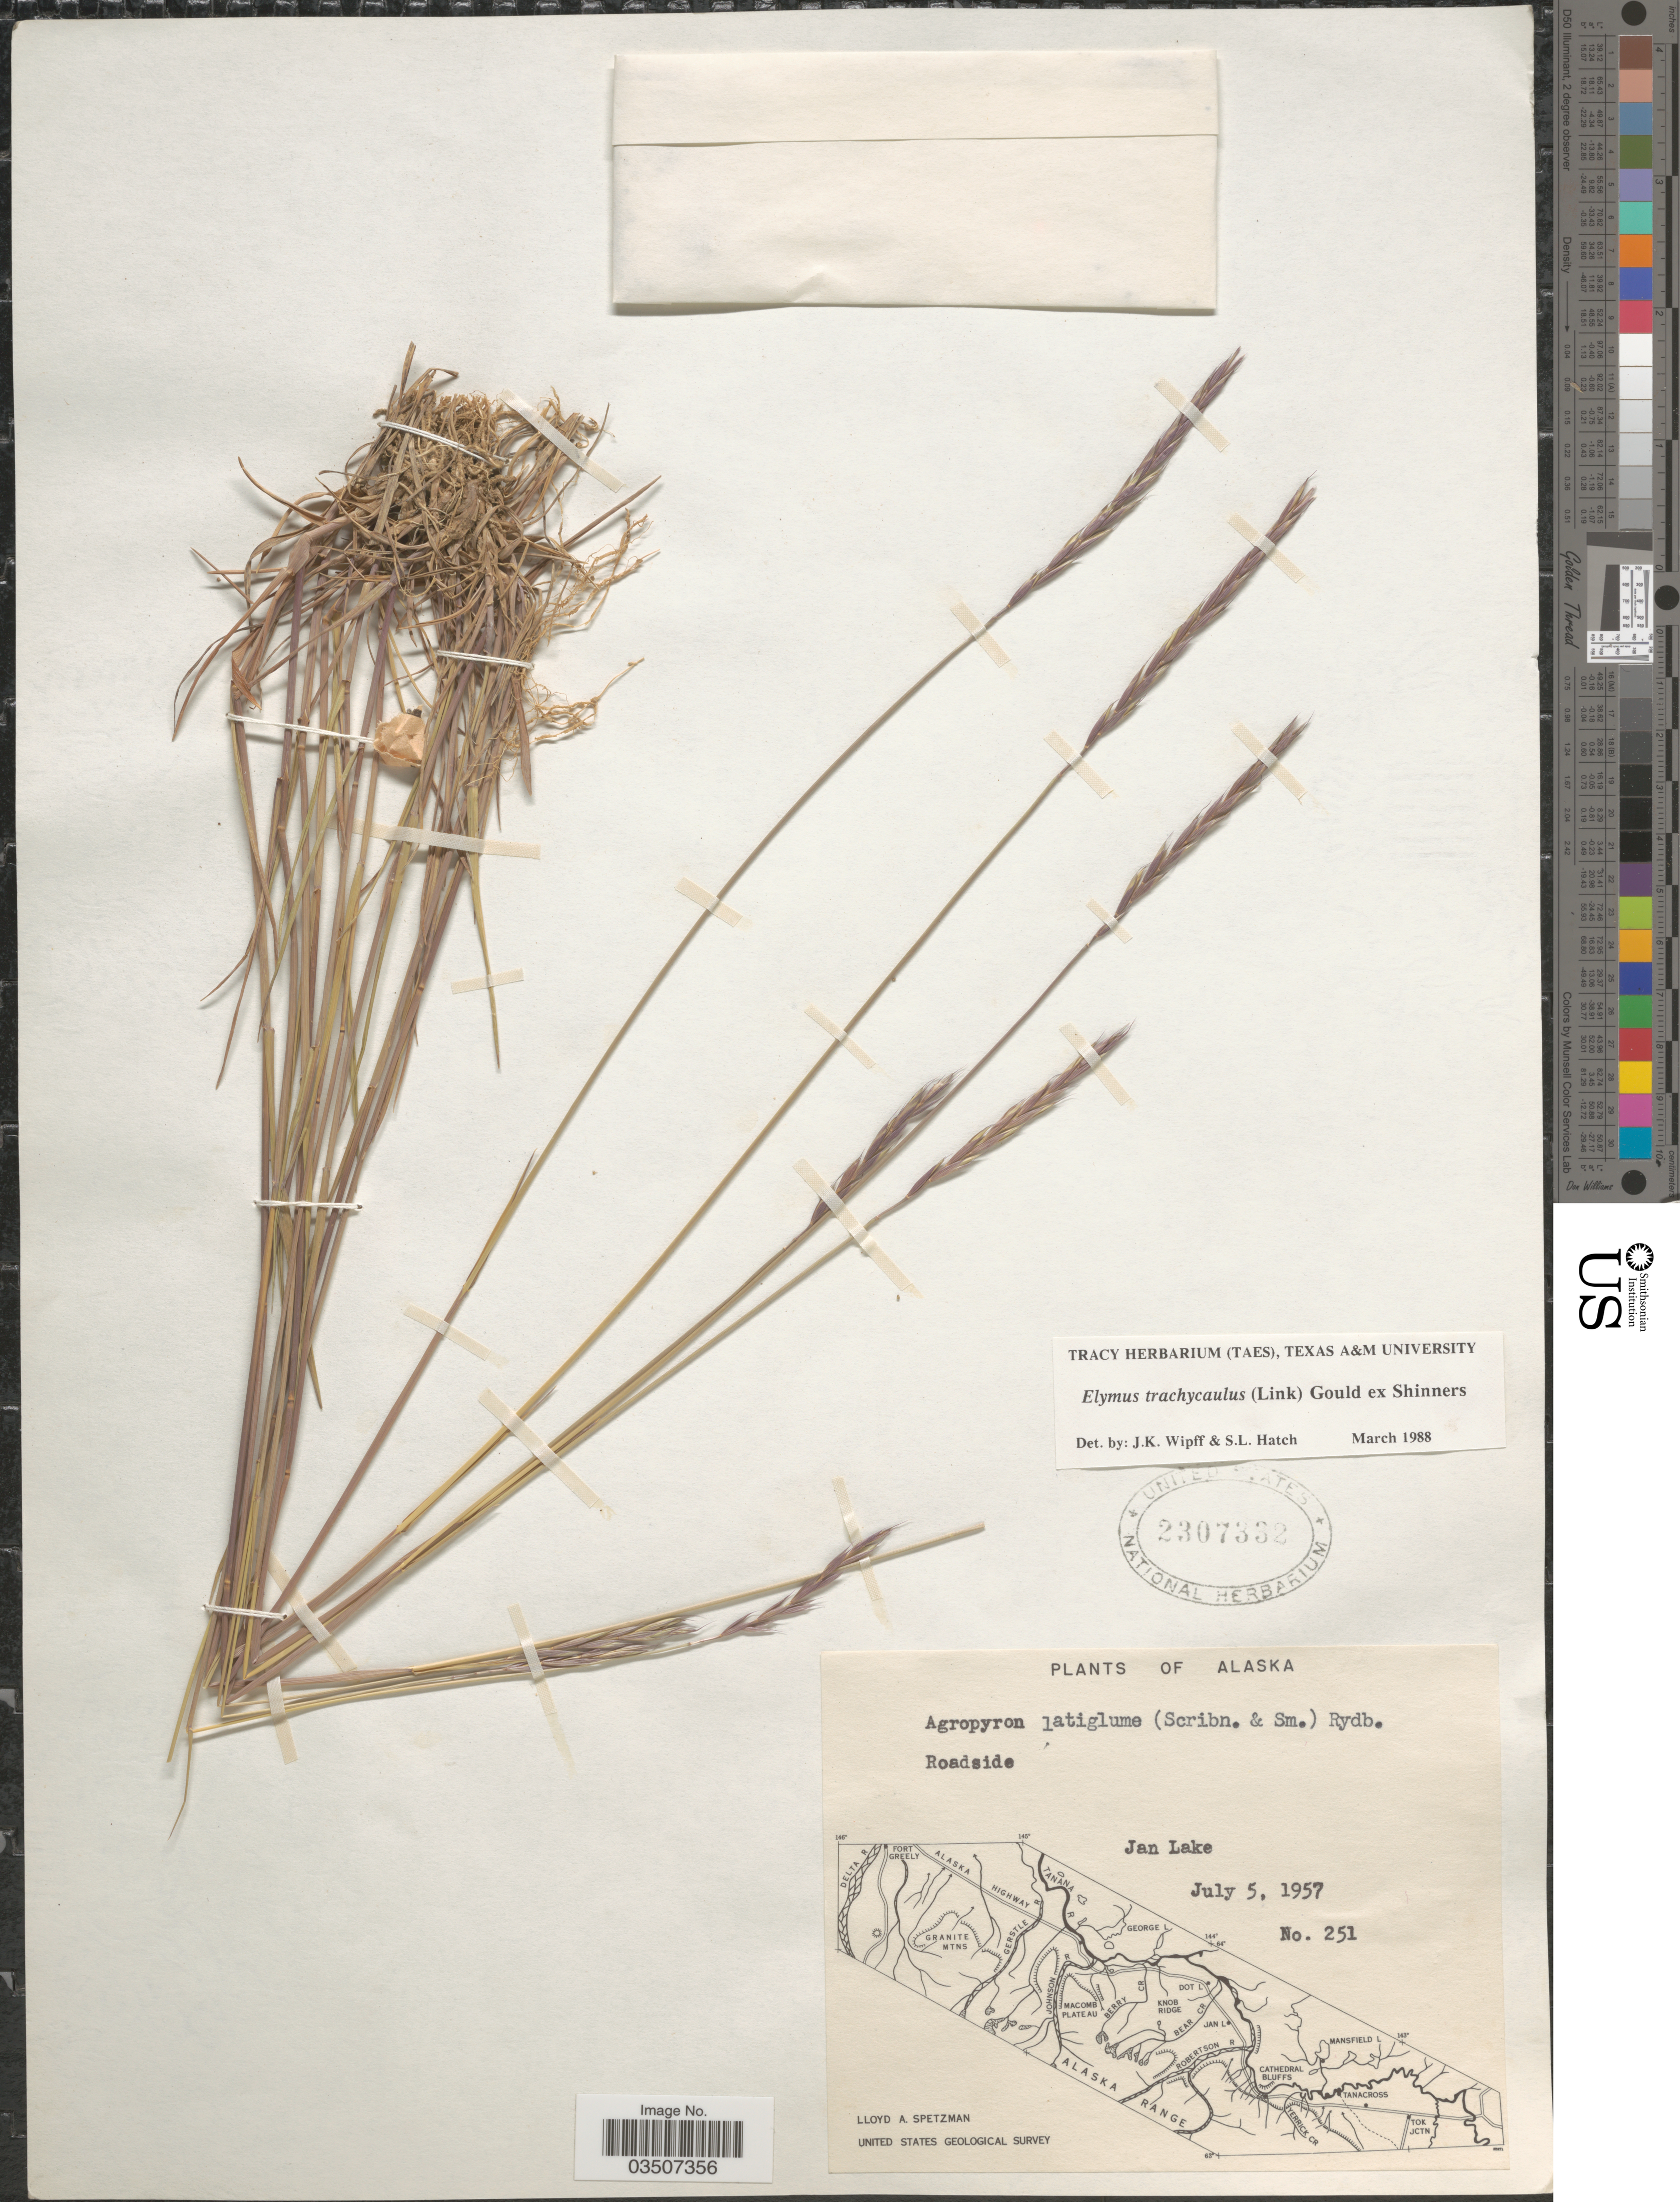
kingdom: Plantae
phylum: Tracheophyta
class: Liliopsida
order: Poales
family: Poaceae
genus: Elymus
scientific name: Elymus trachycaulus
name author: (Link) Gould ex Shinners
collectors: L. Spetzman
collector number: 251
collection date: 1957-07-05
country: United States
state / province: Alaska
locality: Roadside. Jan Lake. United States Geological Survey.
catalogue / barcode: US 2307332